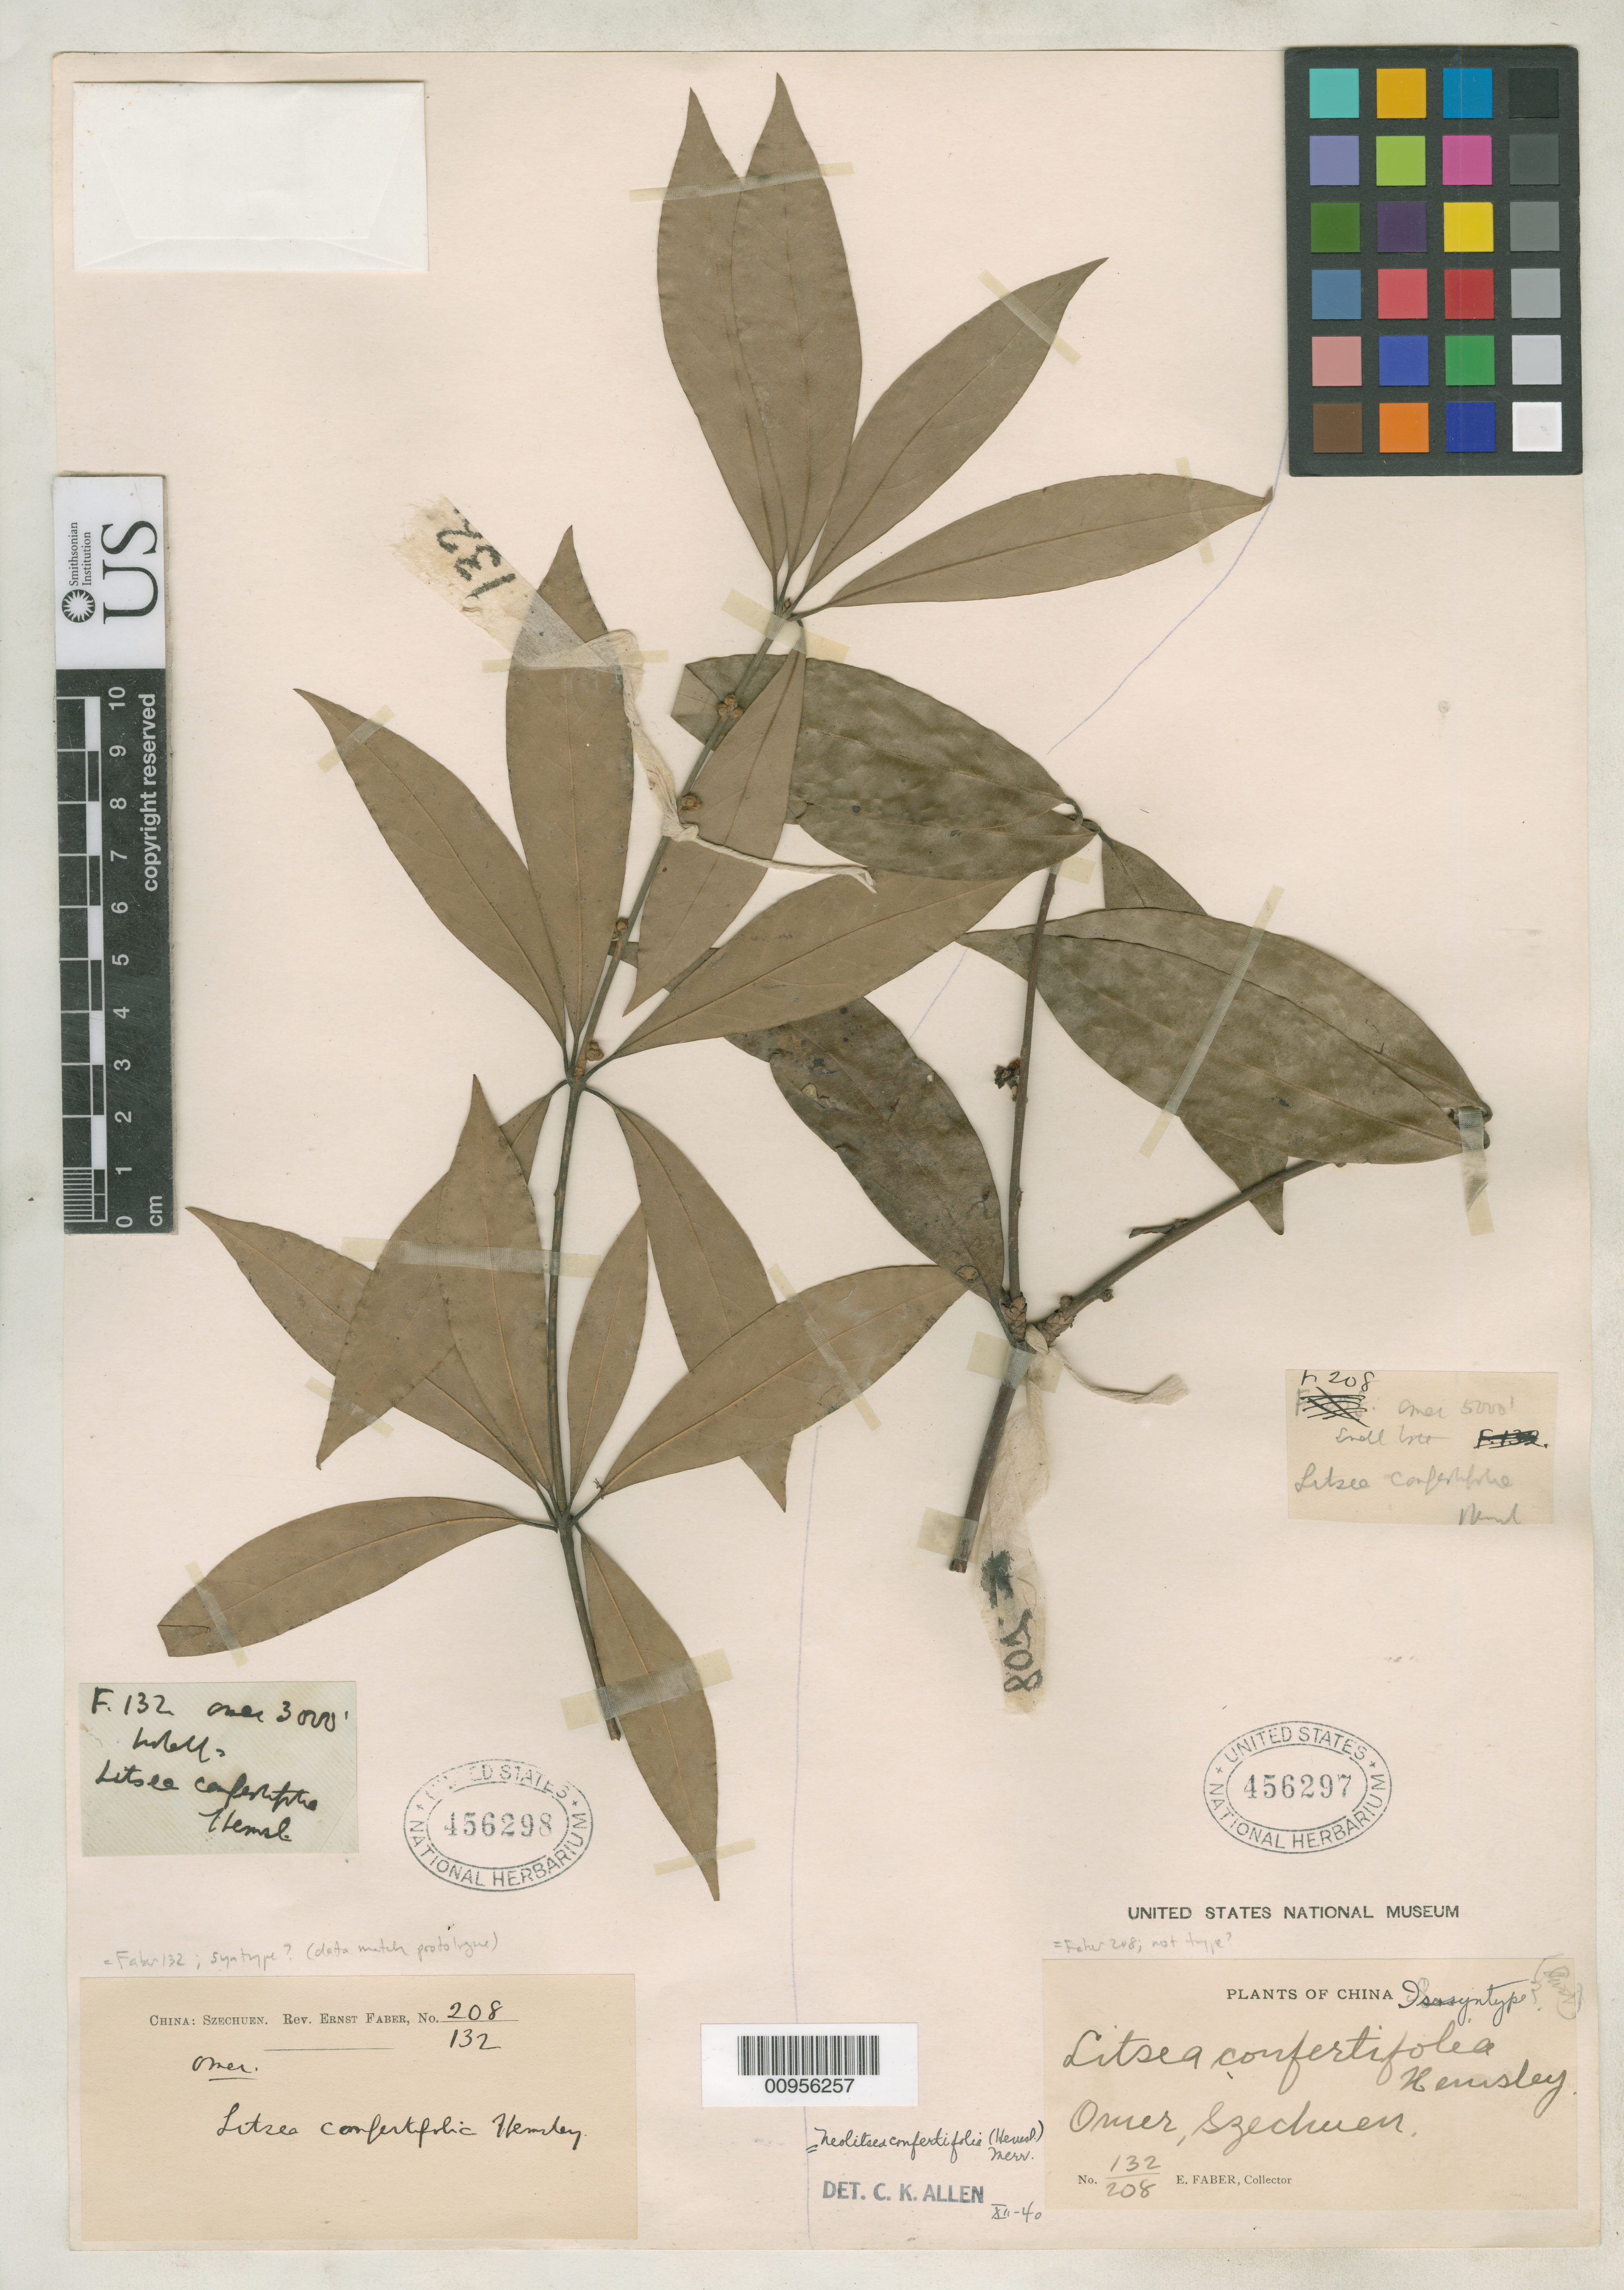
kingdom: Plantae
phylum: Tracheophyta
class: Magnoliopsida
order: Laurales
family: Lauraceae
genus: Litsea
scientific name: Litsea confertifolia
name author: Hemsl.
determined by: Allen, C. K.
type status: Possible Syntype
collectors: E. Faber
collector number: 132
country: China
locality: Omei.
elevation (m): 914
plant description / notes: Faber 132 [specimen mounted on left side of sheet] matches locality & elevation of Faber [s.n.] cited in protologue. Mounted on same sheet with non(?) type material, Faber 208 (Omei 5000'), USNH 456297.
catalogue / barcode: US 456298